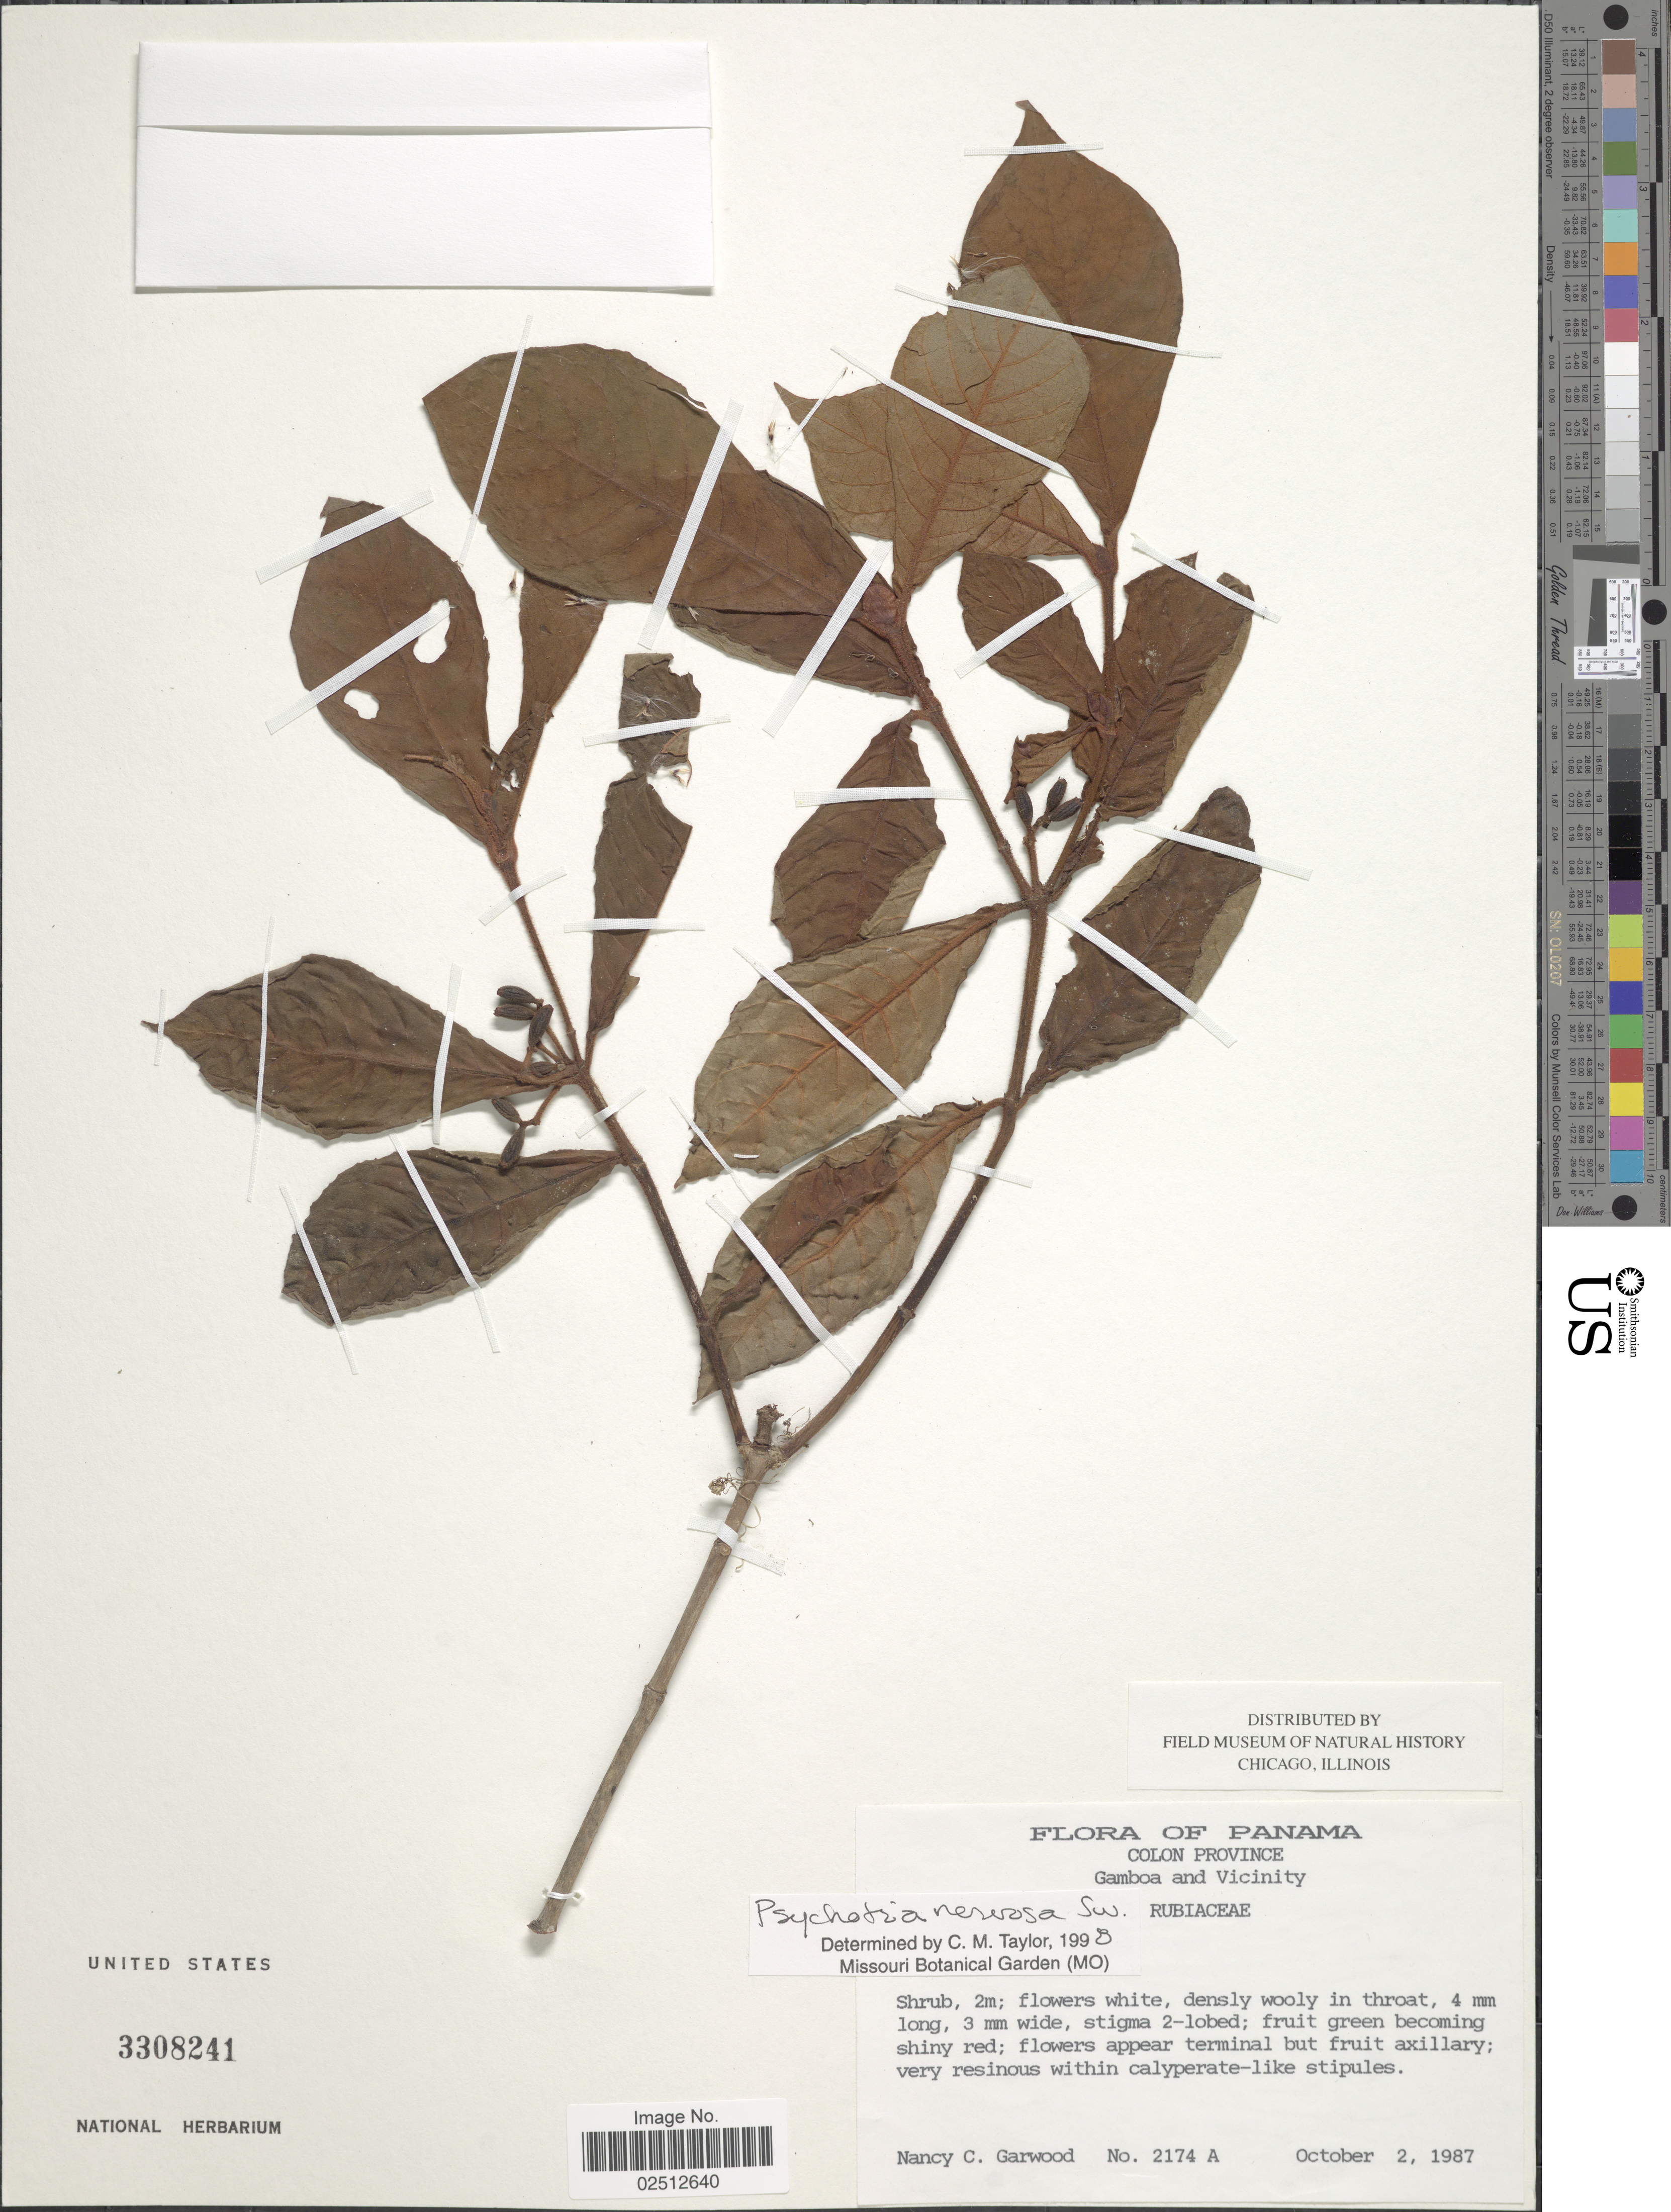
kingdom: Plantae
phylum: Tracheophyta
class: Magnoliopsida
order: Gentianales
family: Rubiaceae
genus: Psychotria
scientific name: Psychotria nervosa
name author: Sw.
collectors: N. C. Garwood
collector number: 2174A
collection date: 1987-10-02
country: Panama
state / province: Colón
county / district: Canal Zone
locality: Gamboa and Vicinity,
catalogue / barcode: US 3308241